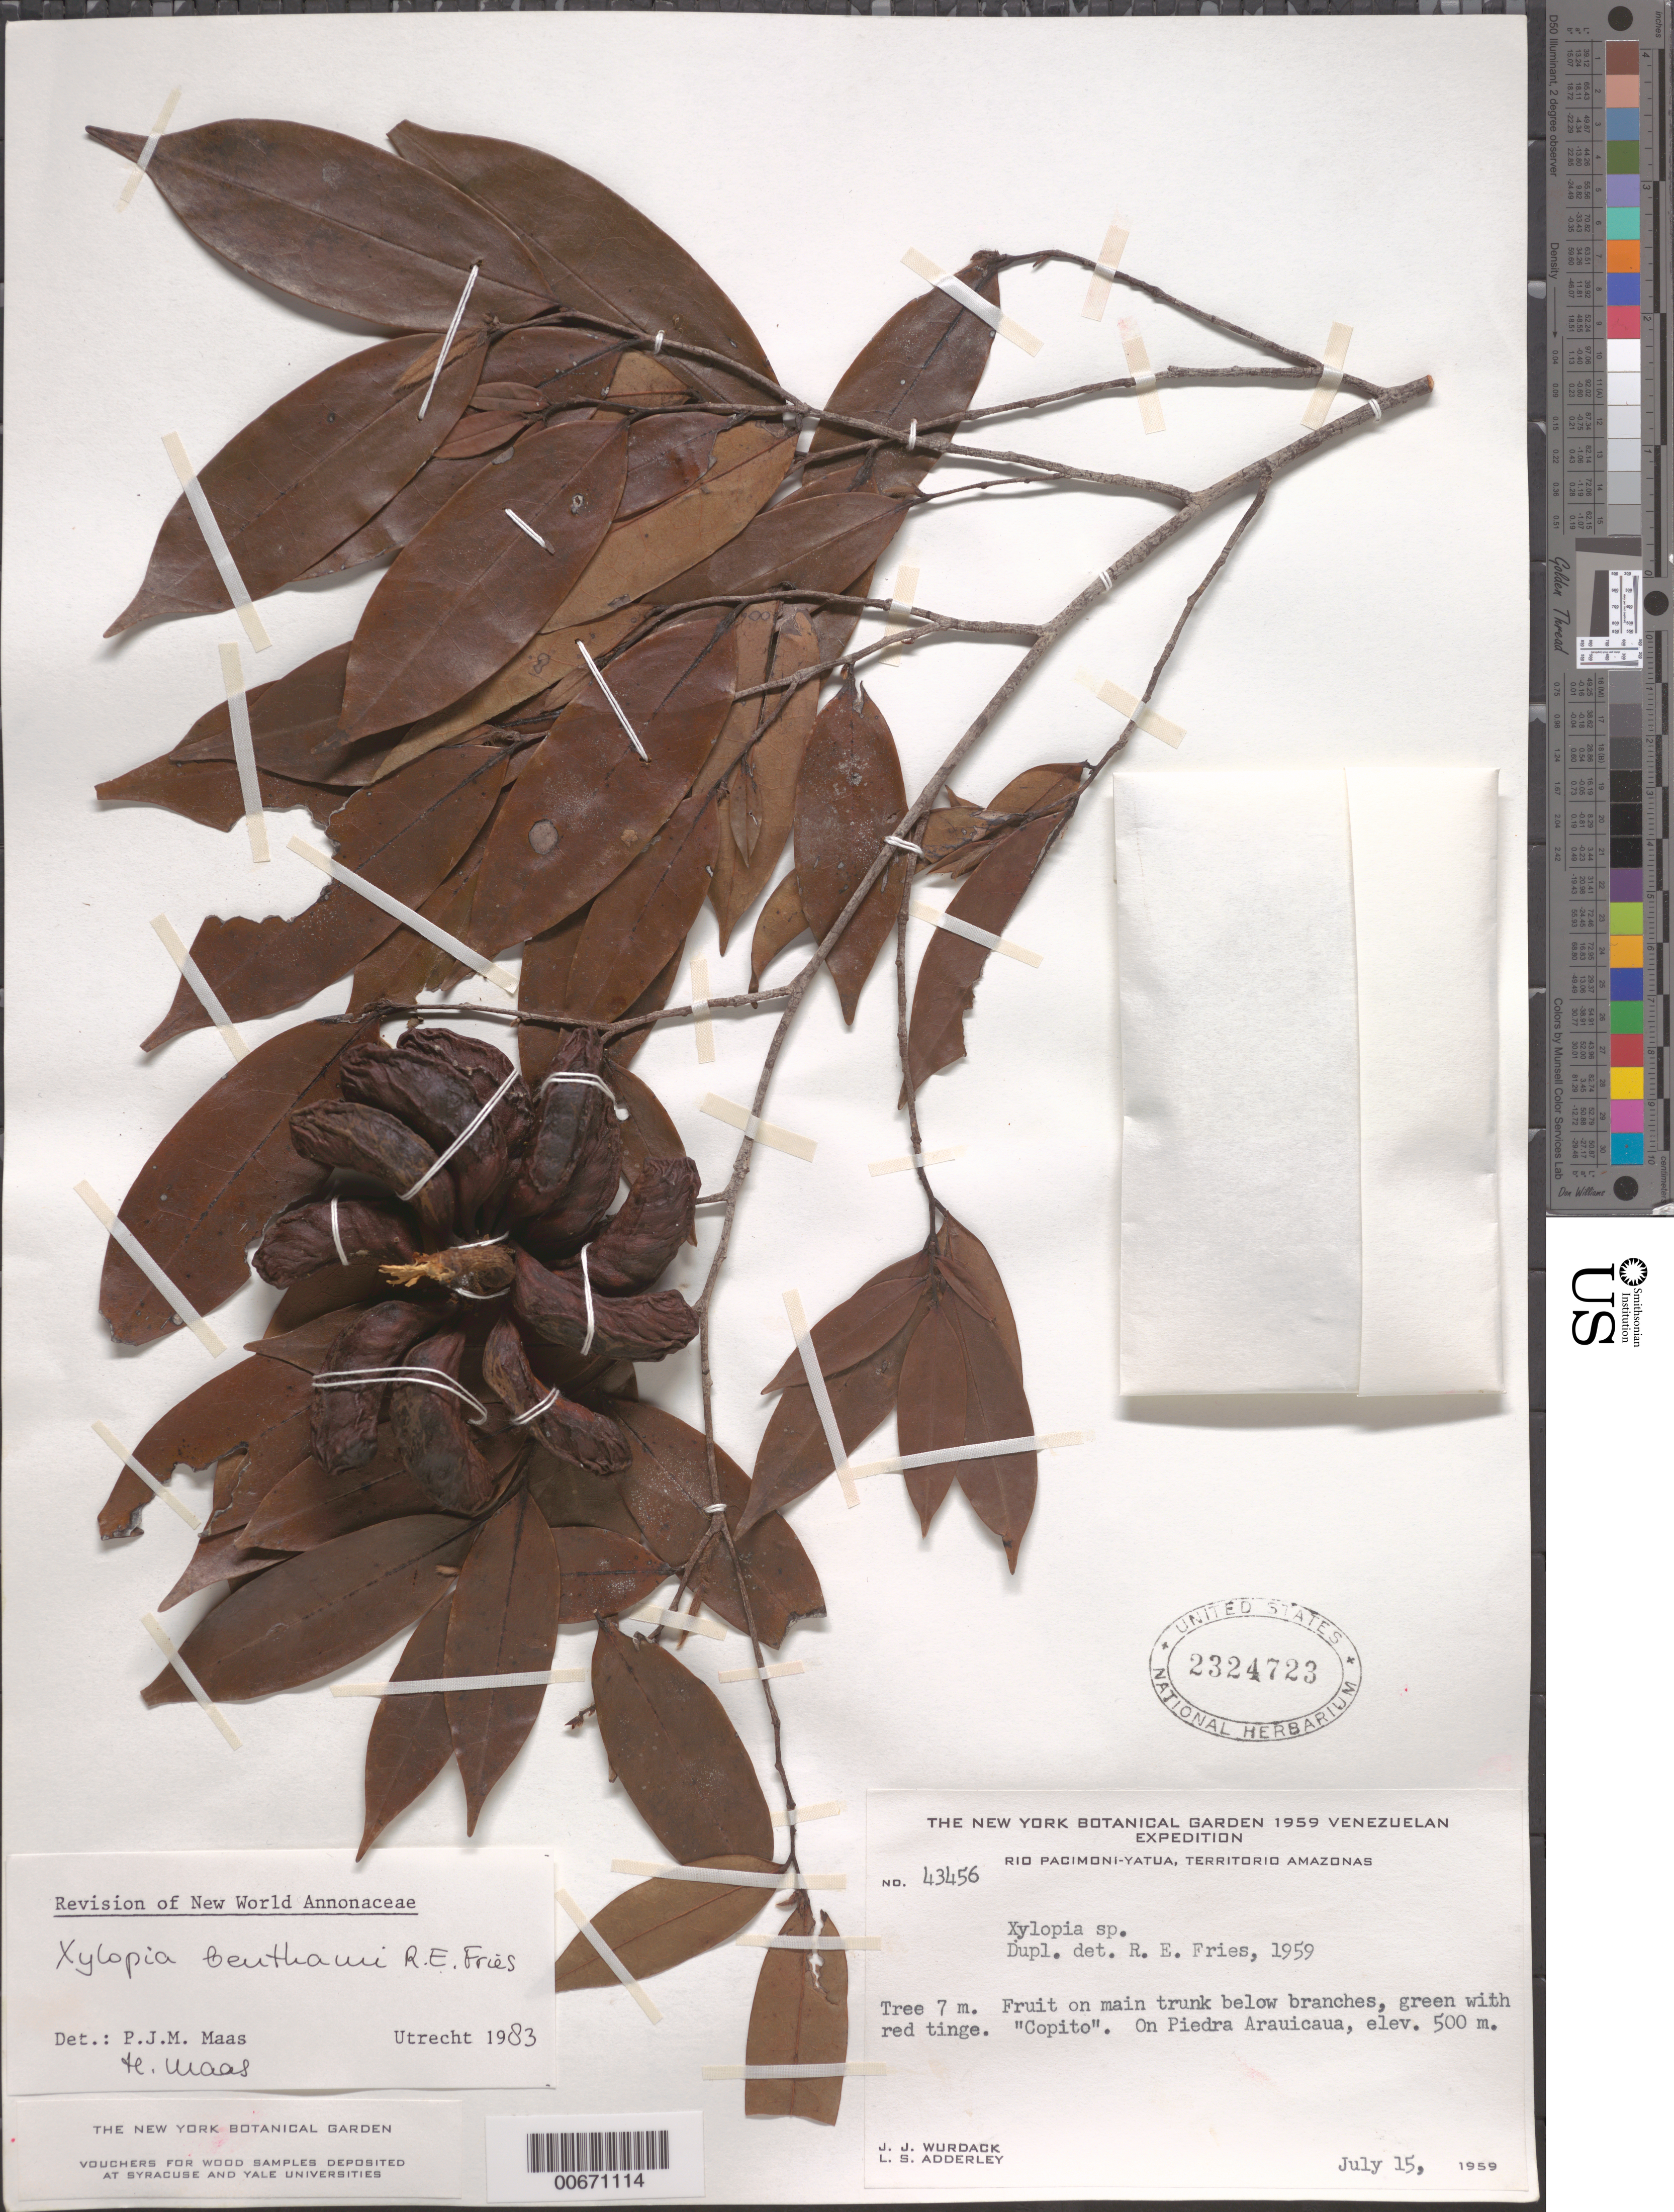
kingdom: Plantae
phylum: Tracheophyta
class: Magnoliopsida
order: Magnoliales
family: Annonaceae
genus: Xylopia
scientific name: Xylopia benthamii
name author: R.E. Fr.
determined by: Maas, Paul J.; Maas, H.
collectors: J. J. Wurdack & L. S. Adderley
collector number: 43456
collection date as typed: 15-Jul-59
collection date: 1959-07-15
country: Venezuela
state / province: Amazonas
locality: Piedra Arauicana, Río Pacimoni-Yatua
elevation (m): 300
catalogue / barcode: US 2324723